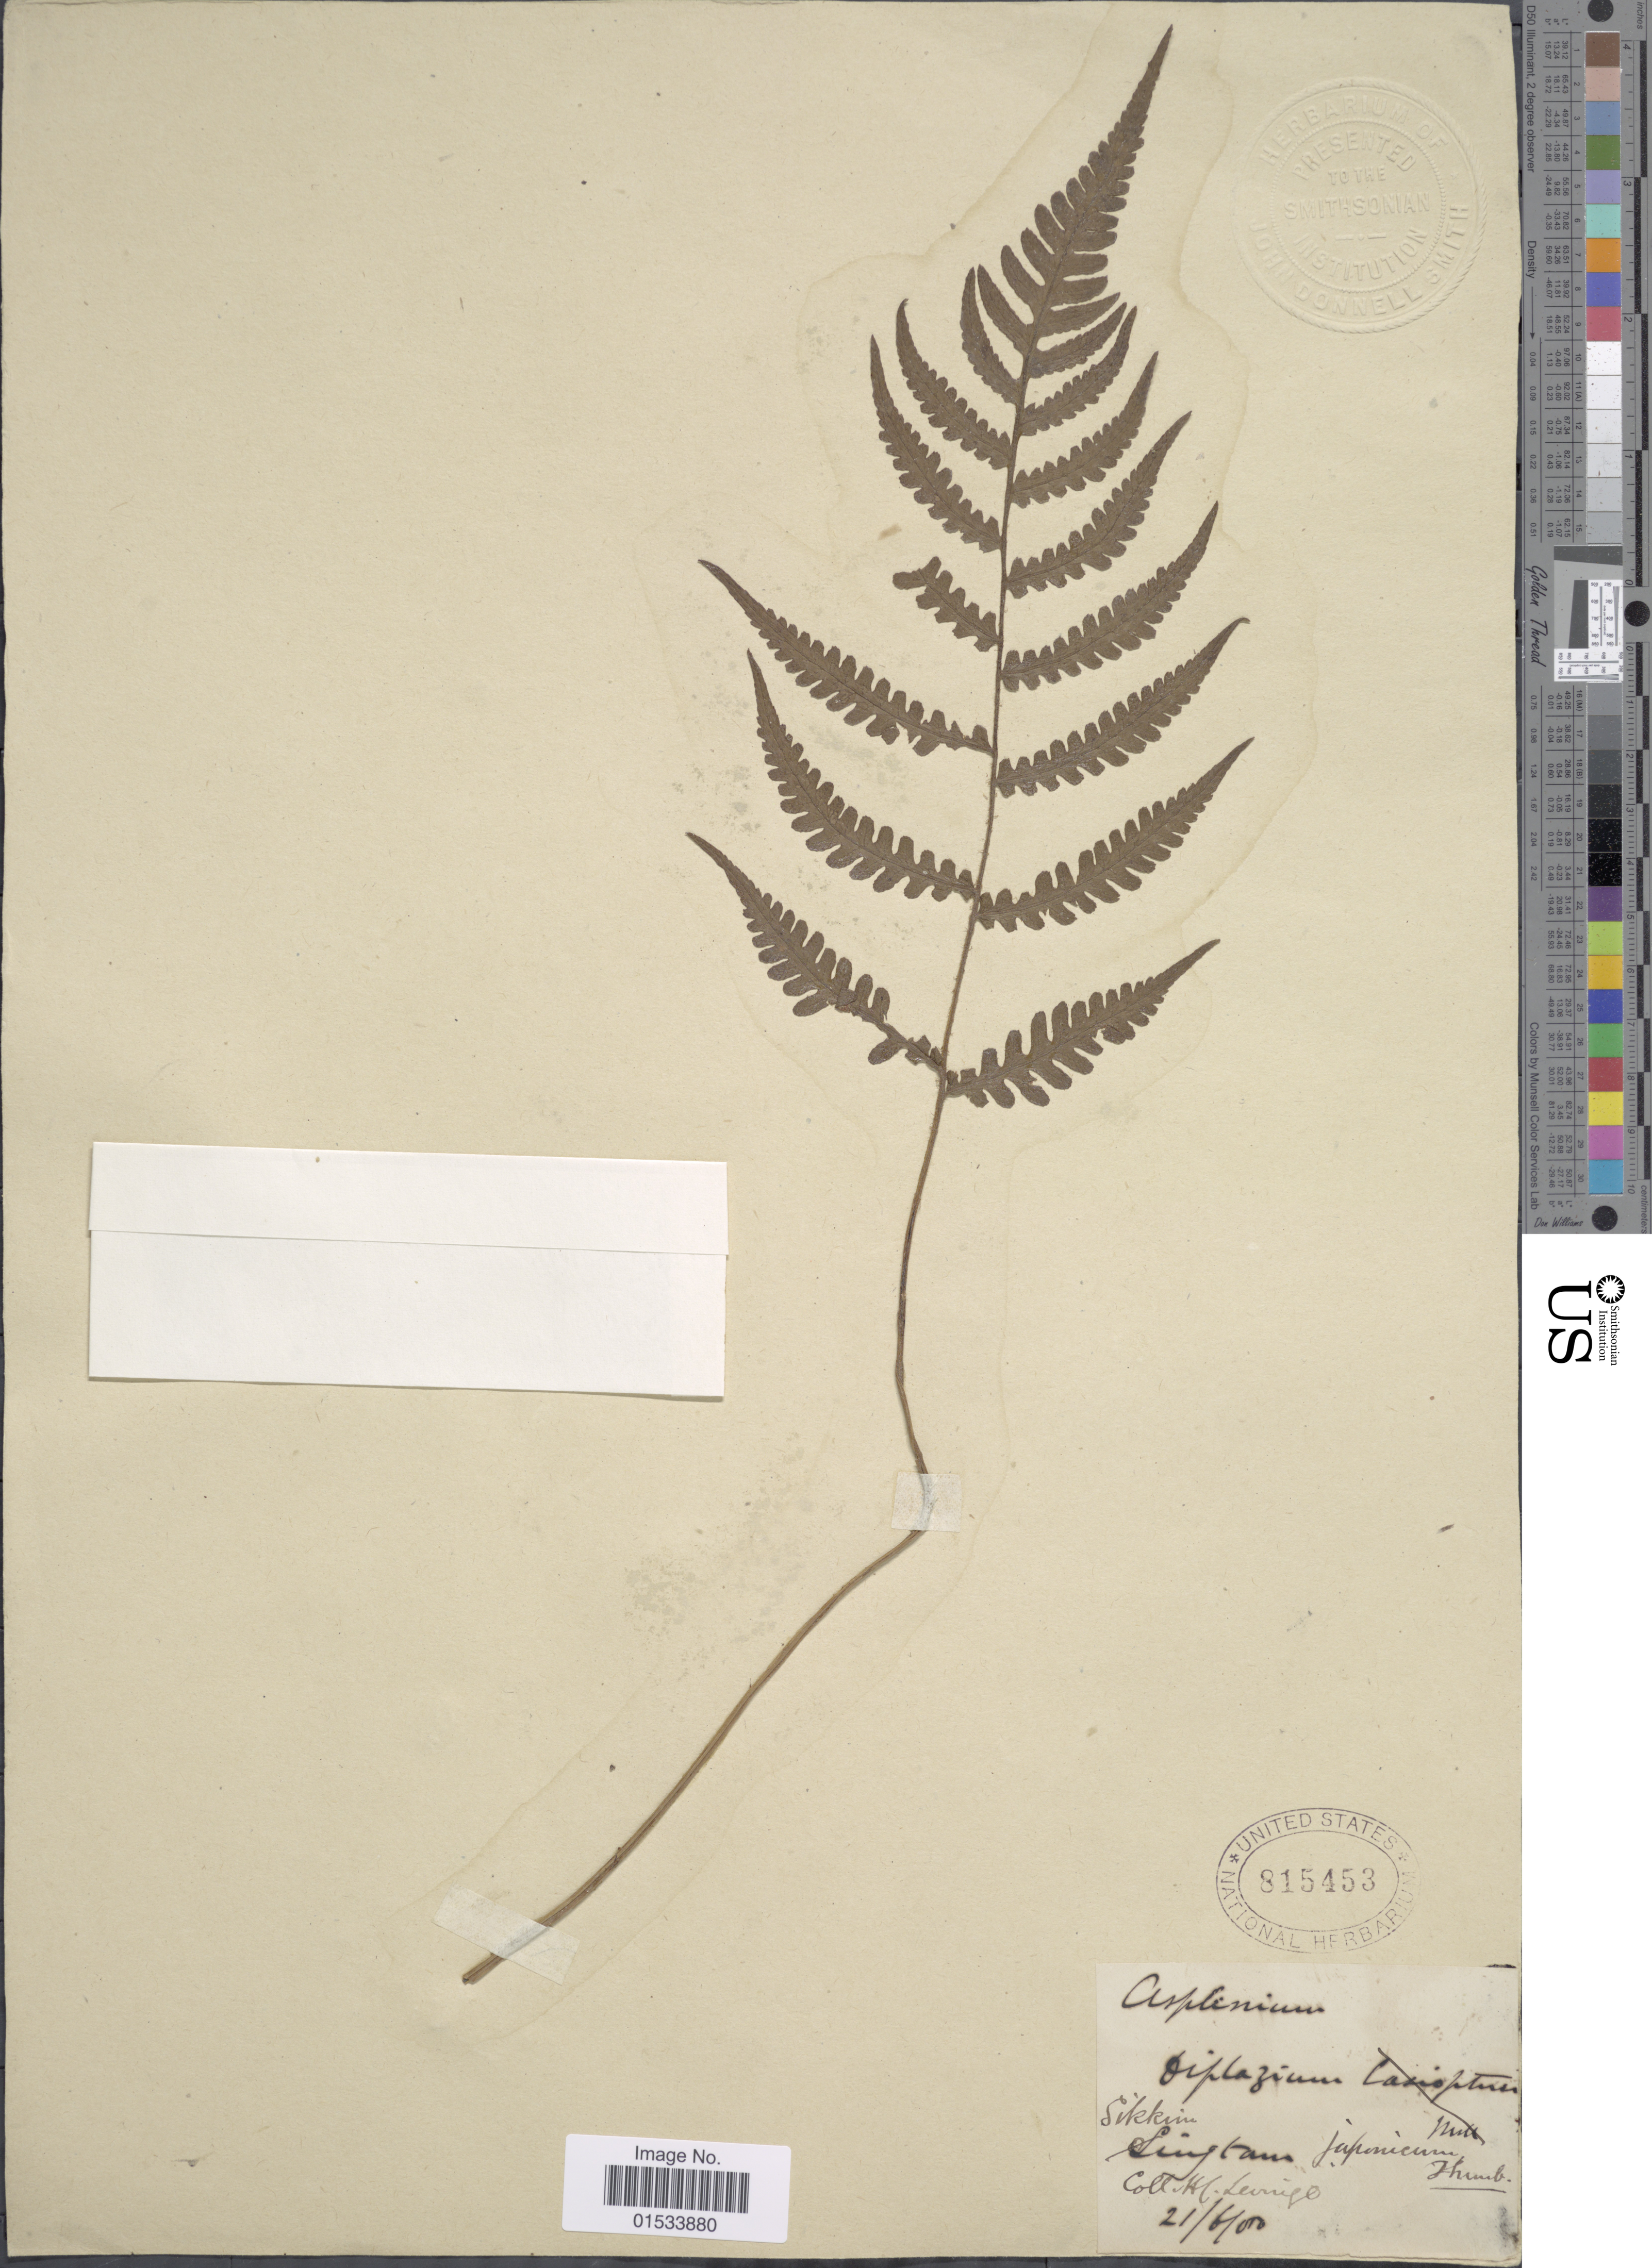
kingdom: Plantae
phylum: Tracheophyta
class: Polypodiopsida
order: Polypodiales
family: Athyriaceae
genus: Diplazium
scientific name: Diplazium japonicum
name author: (Thunb.) Copel.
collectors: H. Levinge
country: India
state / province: Sikkim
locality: Singtam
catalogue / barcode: US 815453